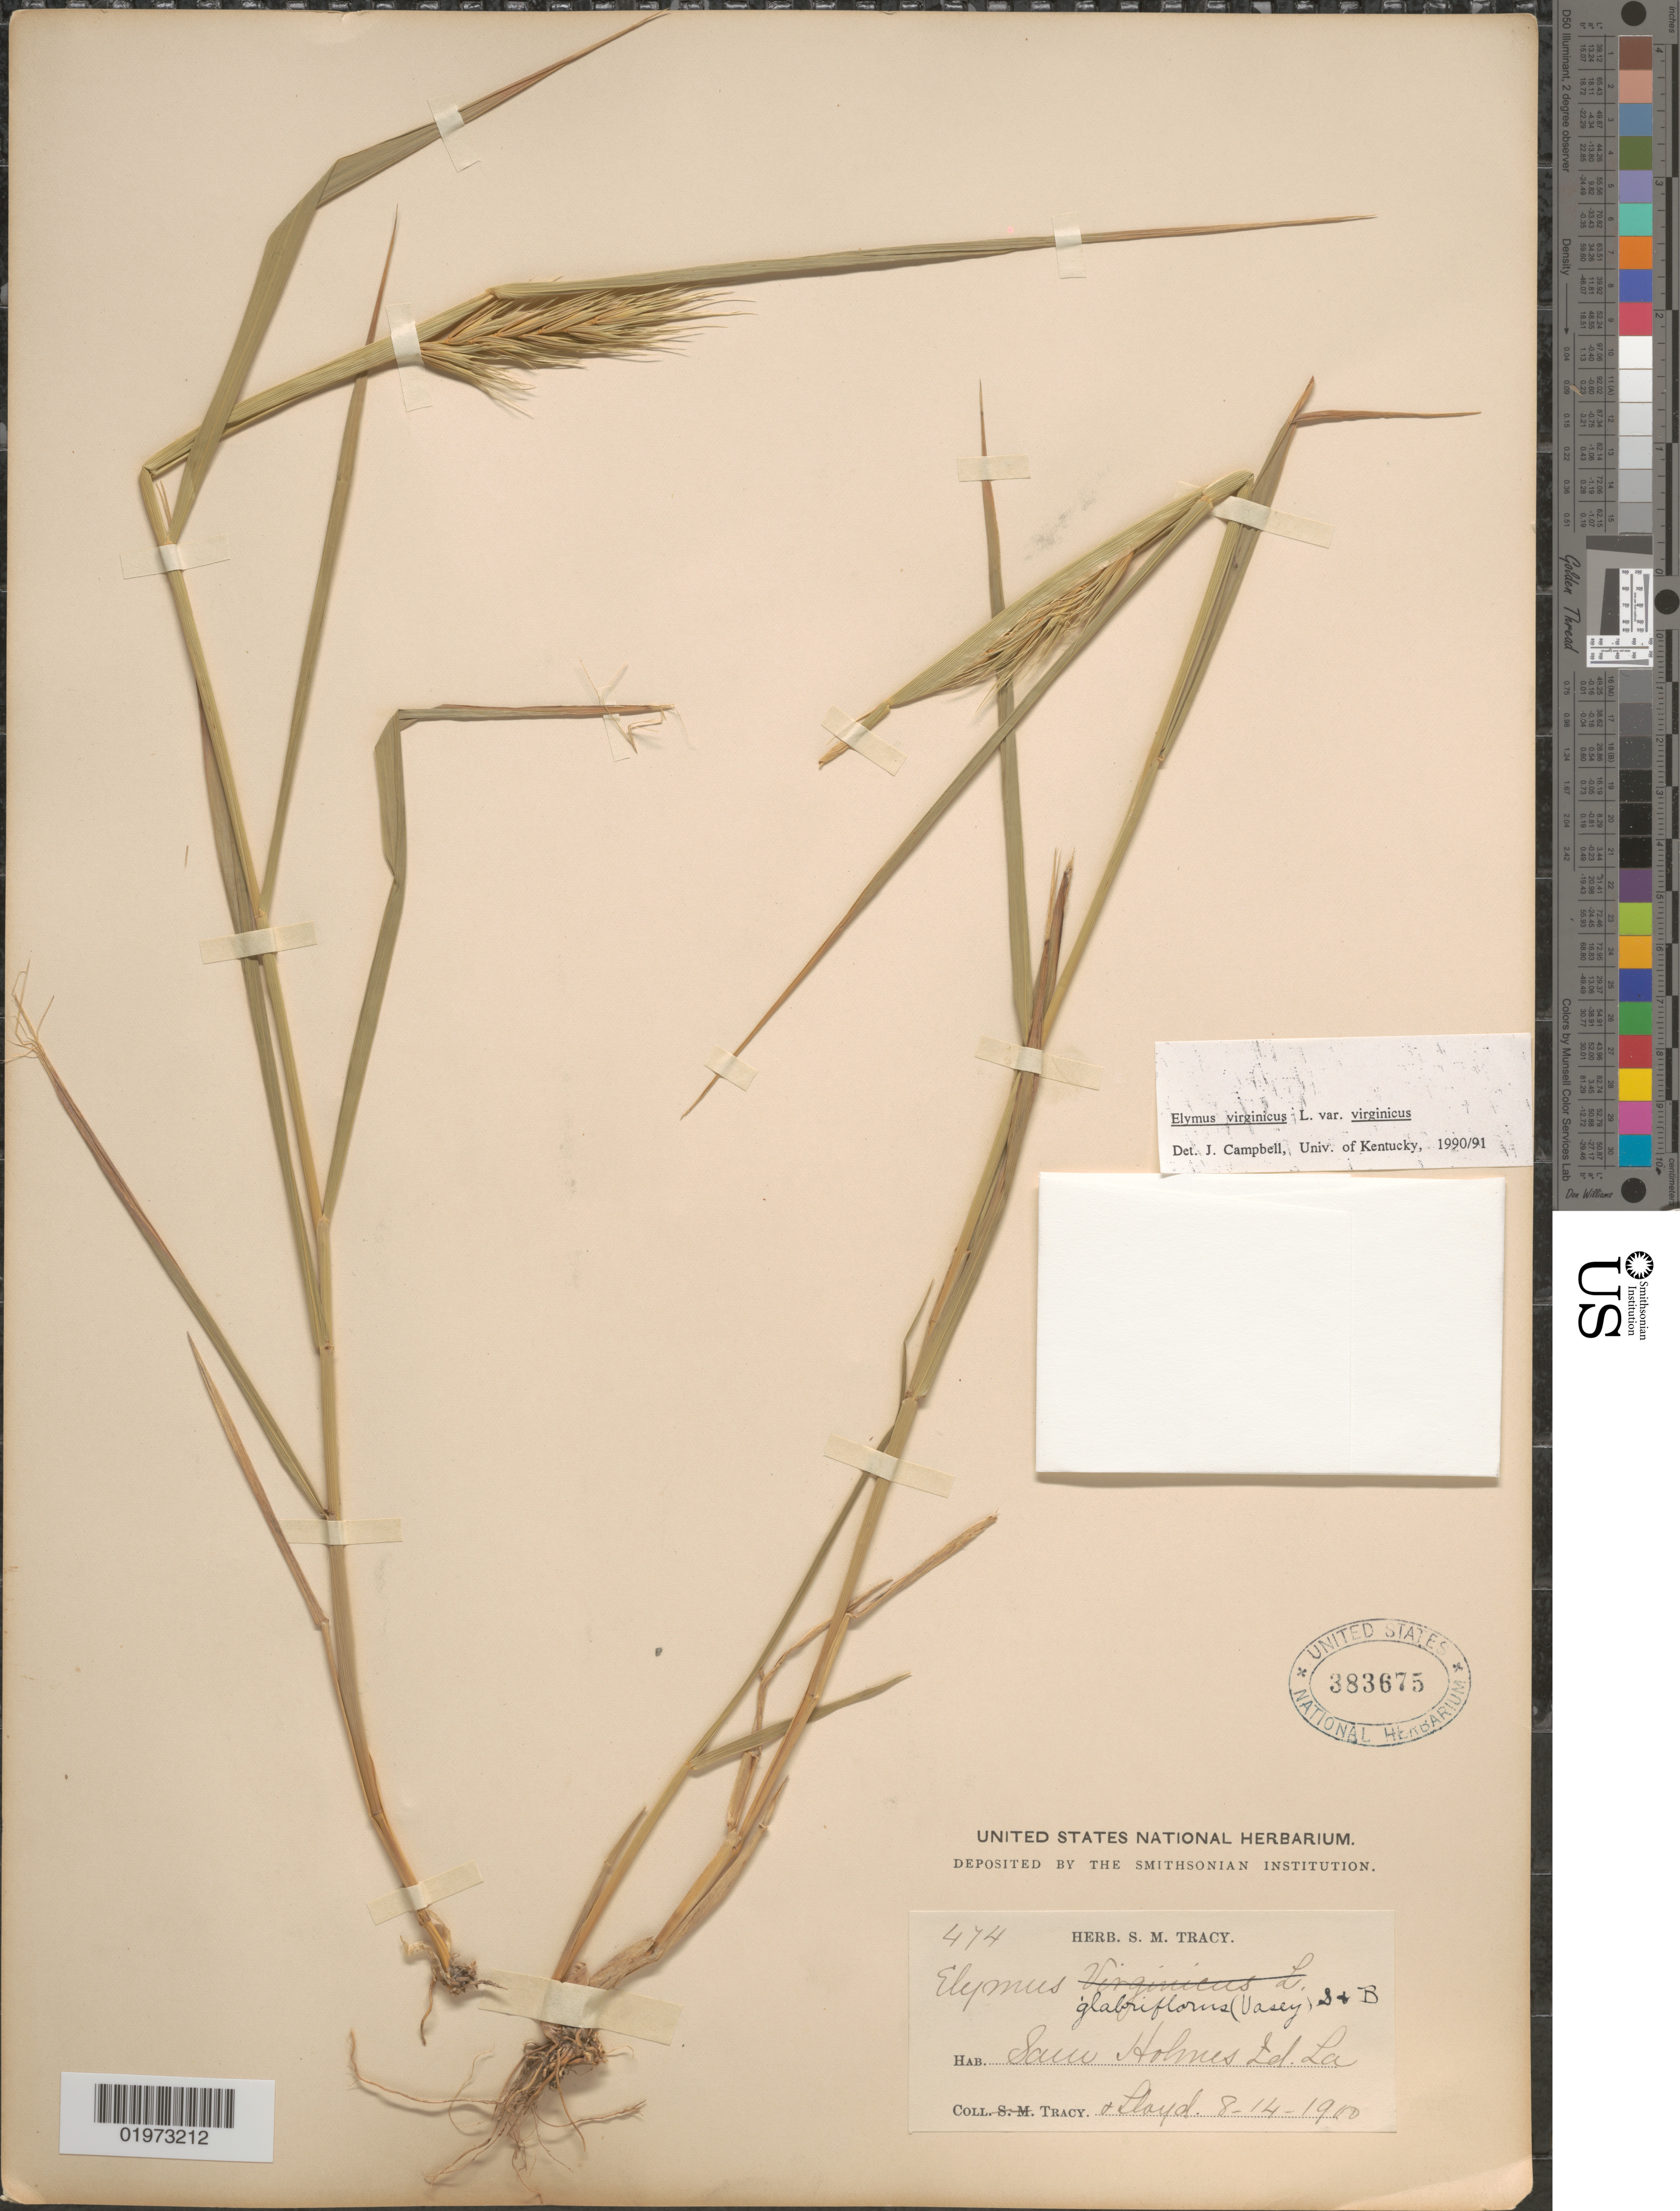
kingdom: Plantae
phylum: Tracheophyta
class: Liliopsida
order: Poales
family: Poaceae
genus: Elymus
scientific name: Elymus virginicus var. virginicus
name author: L.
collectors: -. Tracy & -- Lloyd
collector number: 474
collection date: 1900-08-14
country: United States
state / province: Louisiana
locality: San Holmes Id.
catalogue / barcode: US 383675